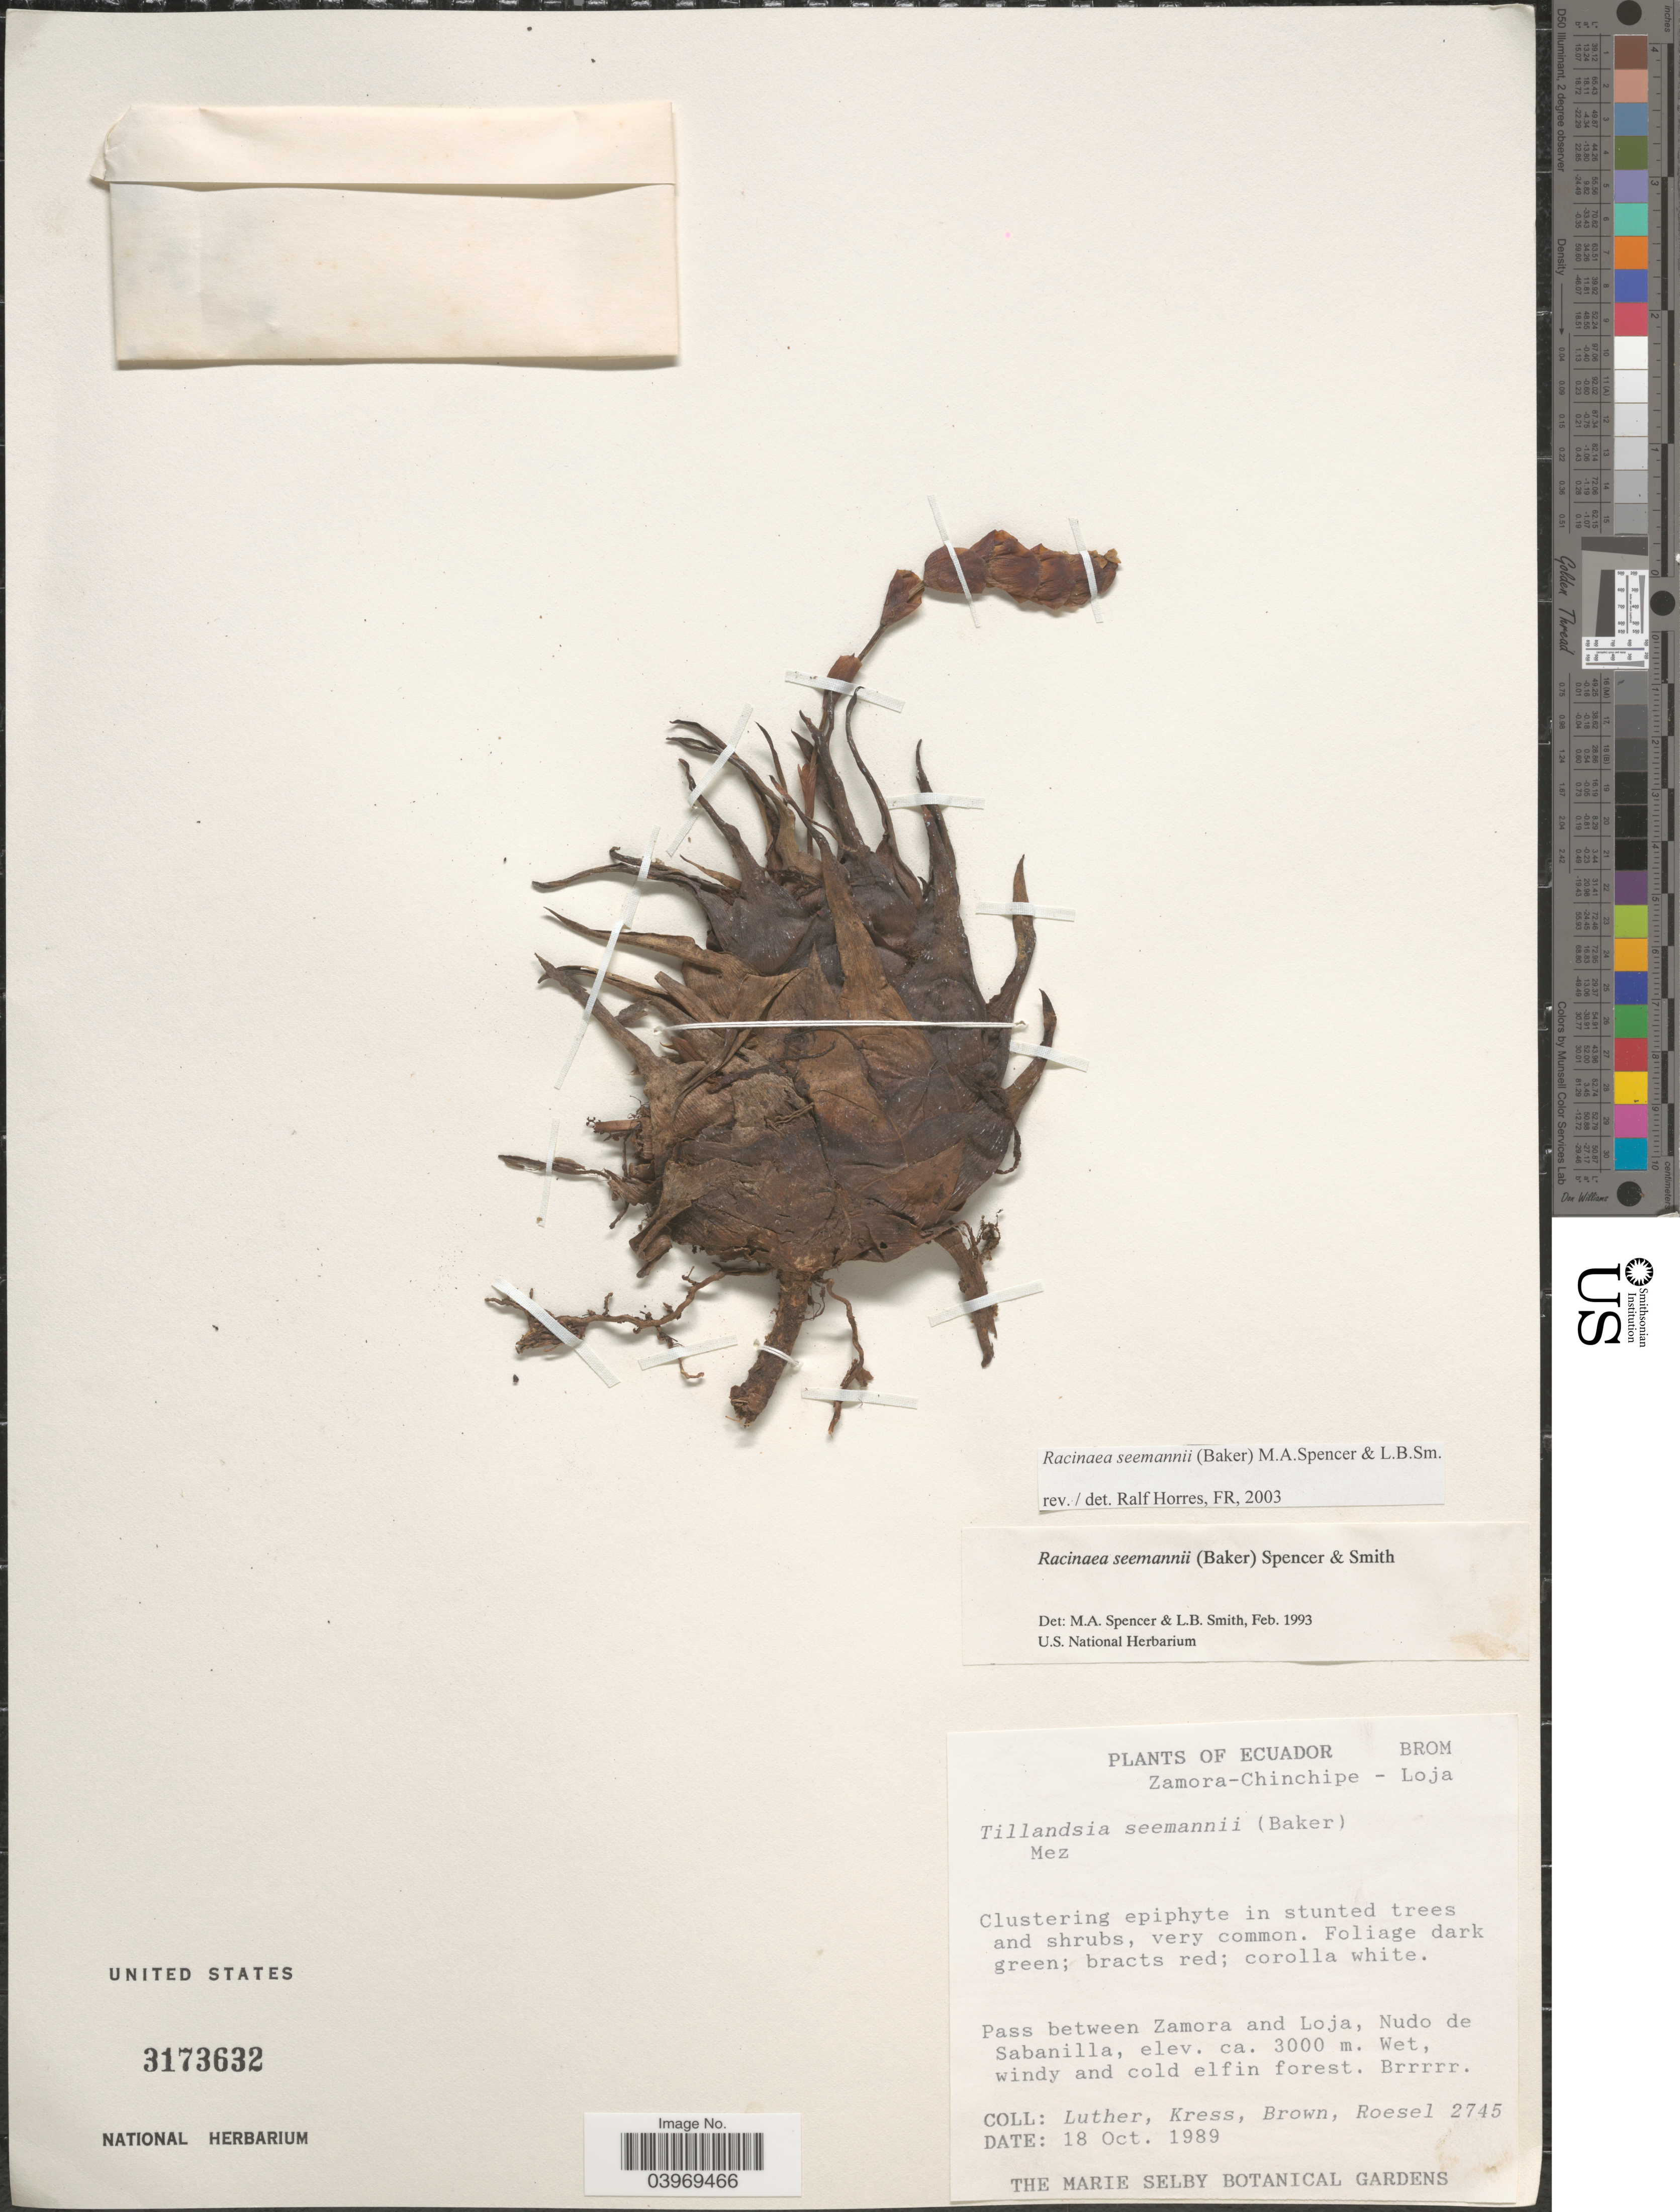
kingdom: Plantae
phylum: Tracheophyta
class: Liliopsida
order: Poales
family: Bromeliaceae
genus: Racinaea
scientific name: Racinaea seemannii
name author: (Baker) M.A. Spencer & L.B. Sm.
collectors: -- Luther, -- Kress, -- Brown & Roesel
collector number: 2745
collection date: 1989-10-18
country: Ecuador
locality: Zamora-Chinchipe - Loja. Pass between Zamora and Loja, Nudo de Sabanilla.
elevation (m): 3000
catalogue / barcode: US 3173632